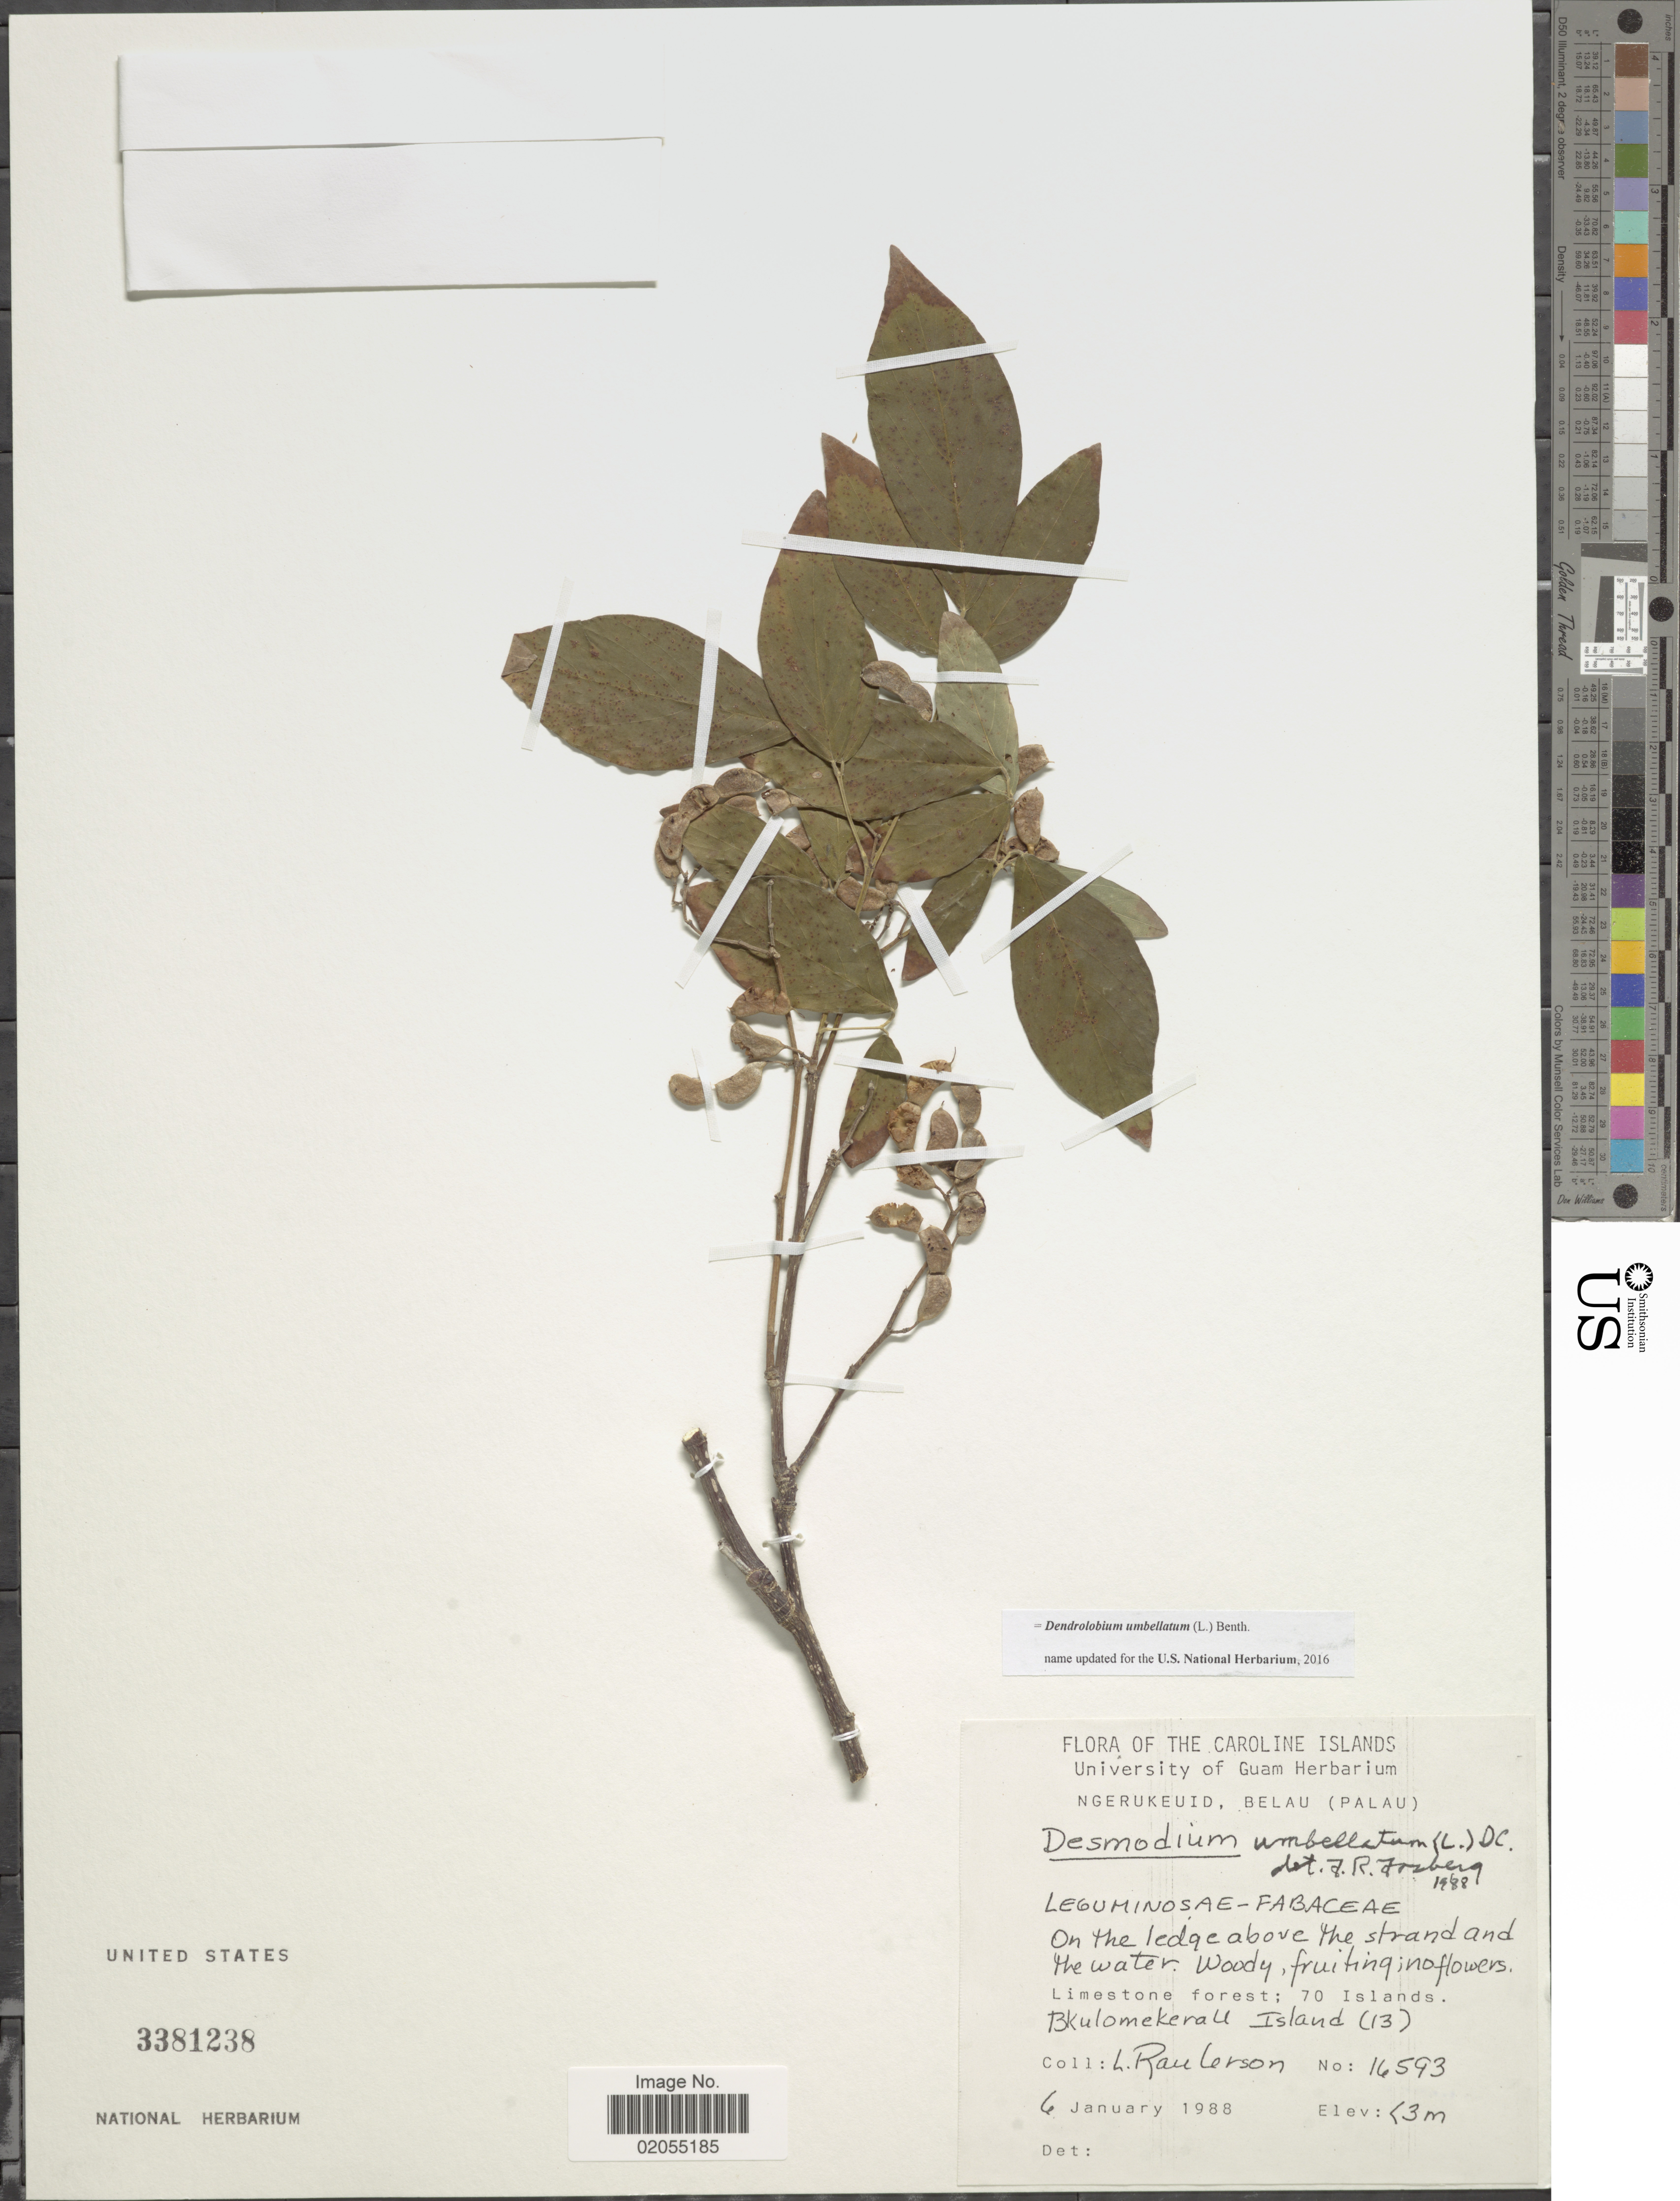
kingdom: Plantae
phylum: Tracheophyta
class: Magnoliopsida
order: Fabales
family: Fabaceae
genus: Dendrolobium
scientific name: Dendrolobium umbellatum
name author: (L.) Benth.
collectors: L. Raulerson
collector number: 16593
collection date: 1988-01-06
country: Palau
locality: Caroline Islands, 70 Islands, Bkulomekerall Island (B)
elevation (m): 3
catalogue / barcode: US 3381238